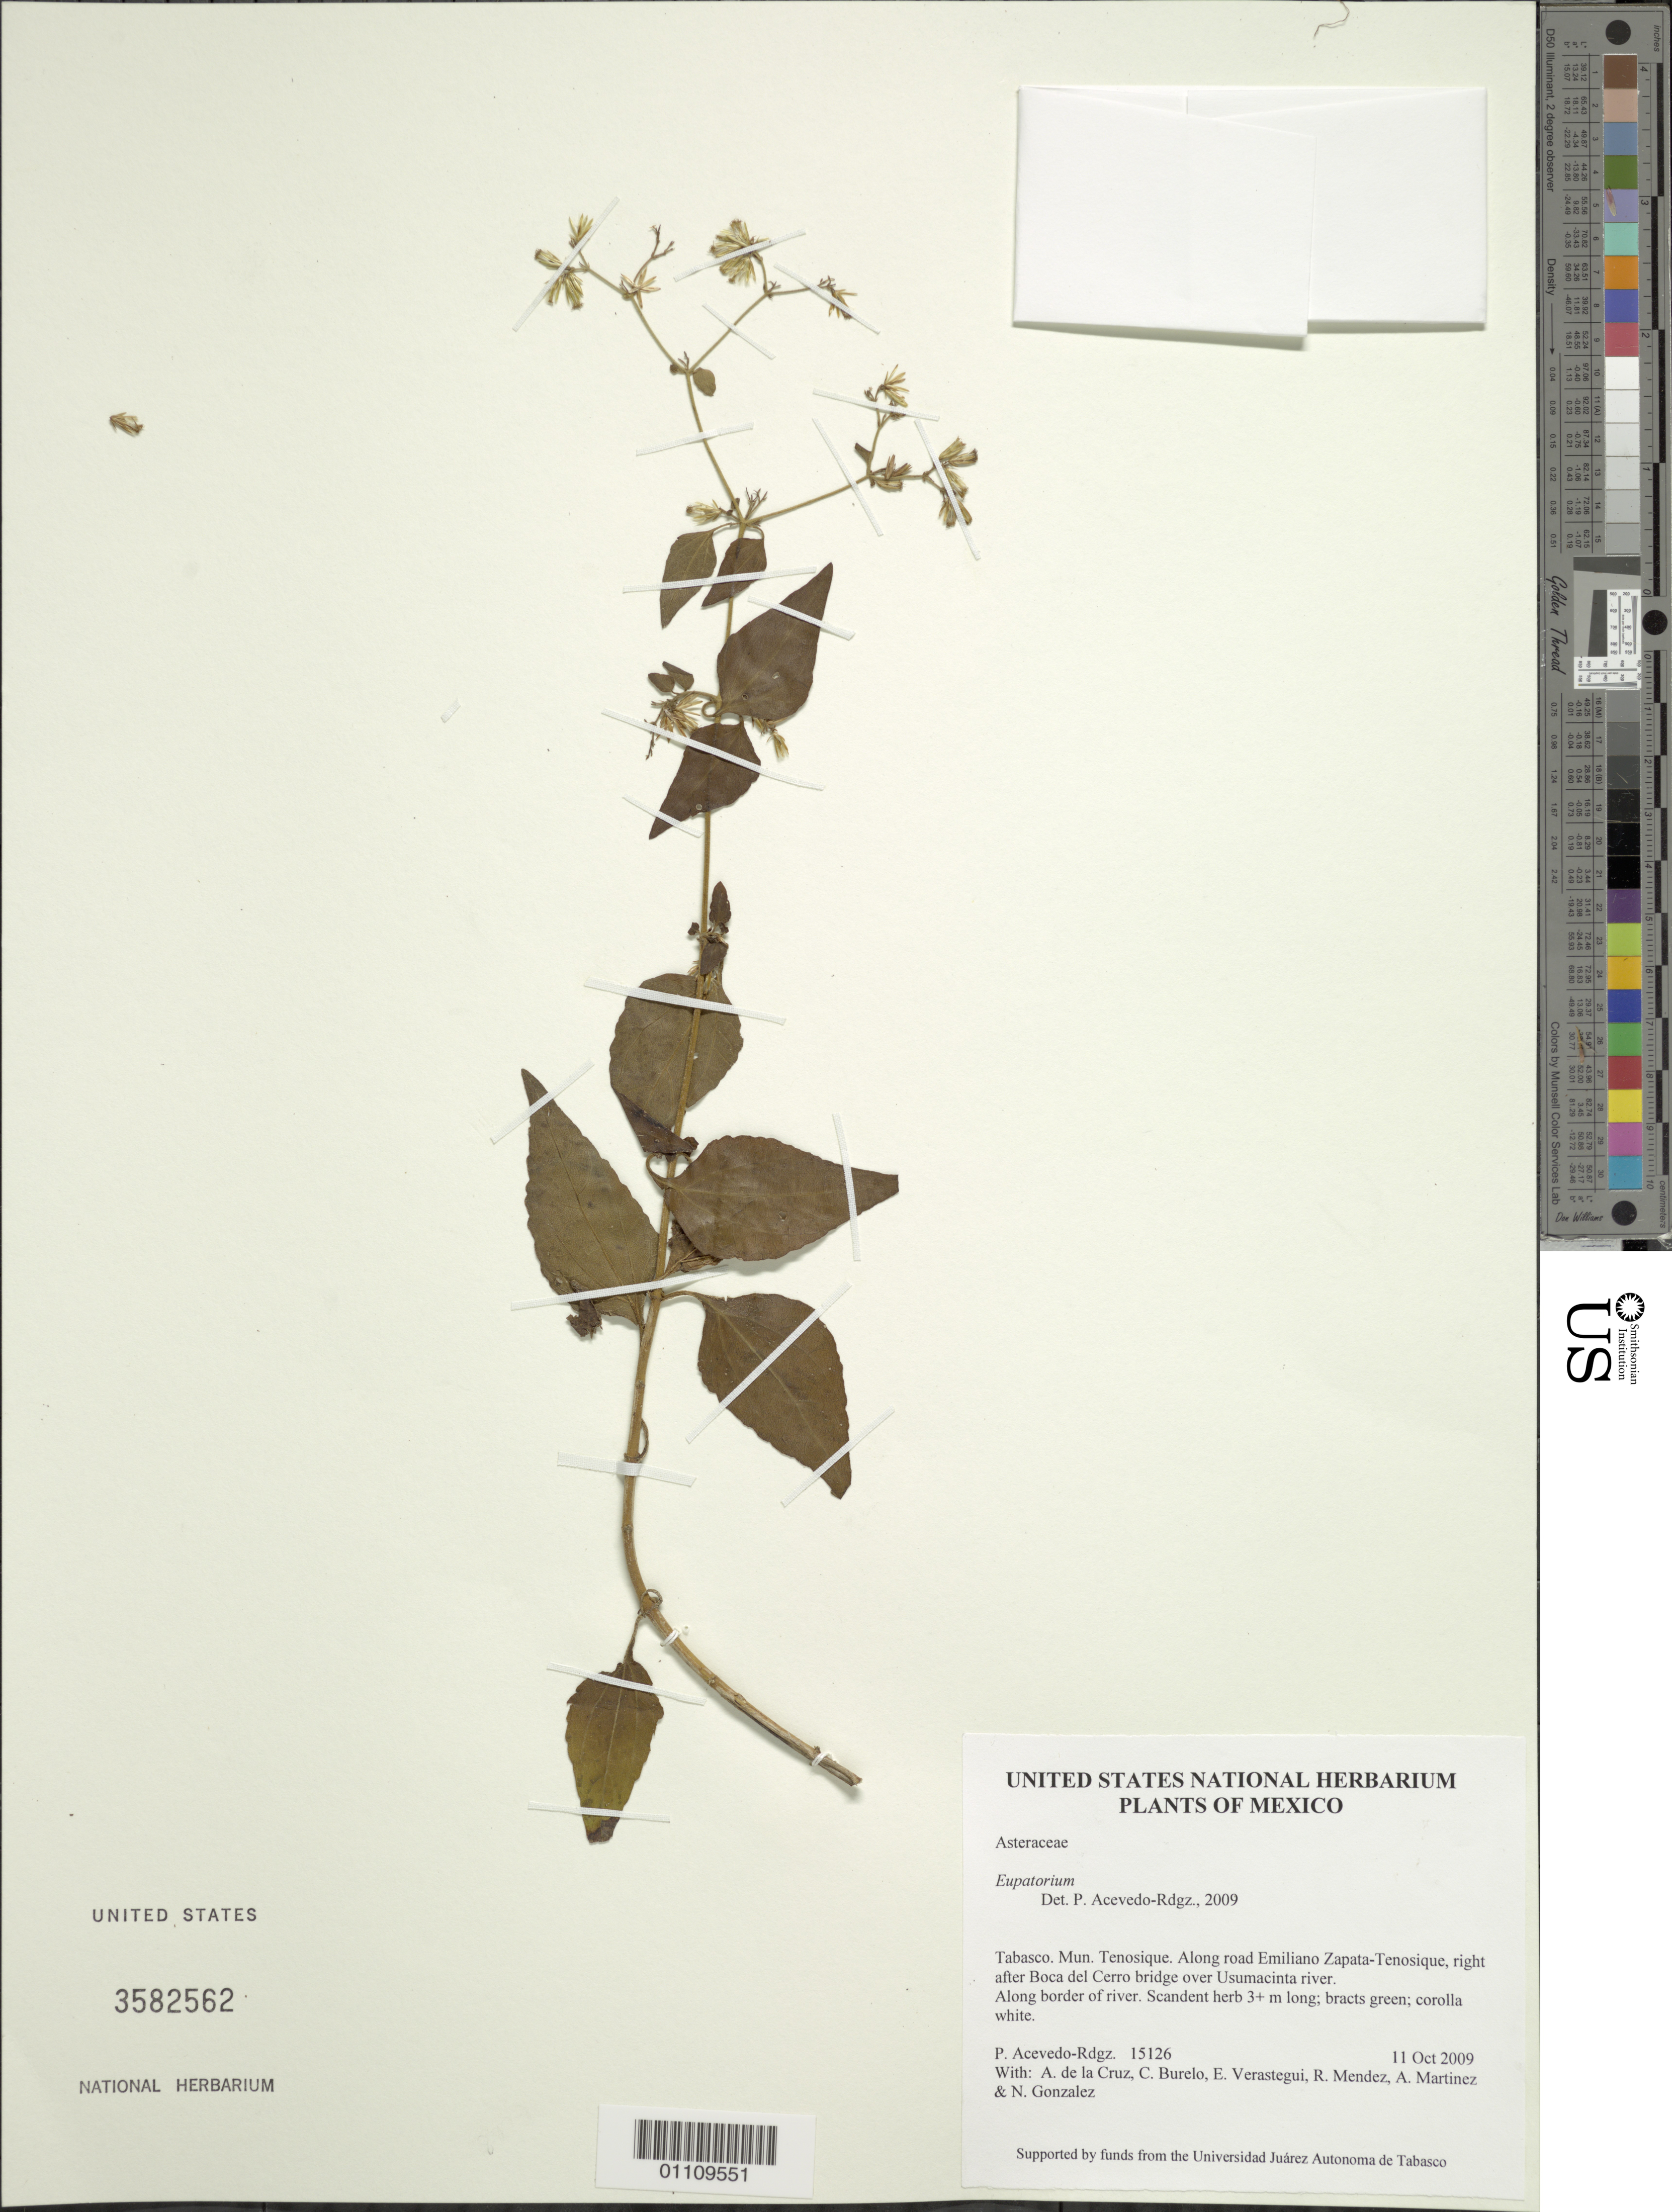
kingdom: Plantae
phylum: Tracheophyta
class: Magnoliopsida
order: Asterales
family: Asteraceae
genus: Condylidium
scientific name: Condylidium iresinoides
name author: (Kunth) R.M. King & H. Rob.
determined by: Acevedo-Rodriguez, P., (US), Smithsonian Institution - National Museum of Natural History (UNITED STATES)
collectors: P. Acevedo-Rodr., A. de la Cruz, C. Burelo, E. Verastegui, R. Mendez & A. Martinez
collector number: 15126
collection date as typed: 11 Oct 2009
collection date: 2009-10-11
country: Mexico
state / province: Tabasco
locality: Mun. Tenosique. Along road Emiliano Zapata-Tenosique, right after Boca del Cerro bridge over Usumacinta river.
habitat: Along border of river.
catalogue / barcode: US 3582562